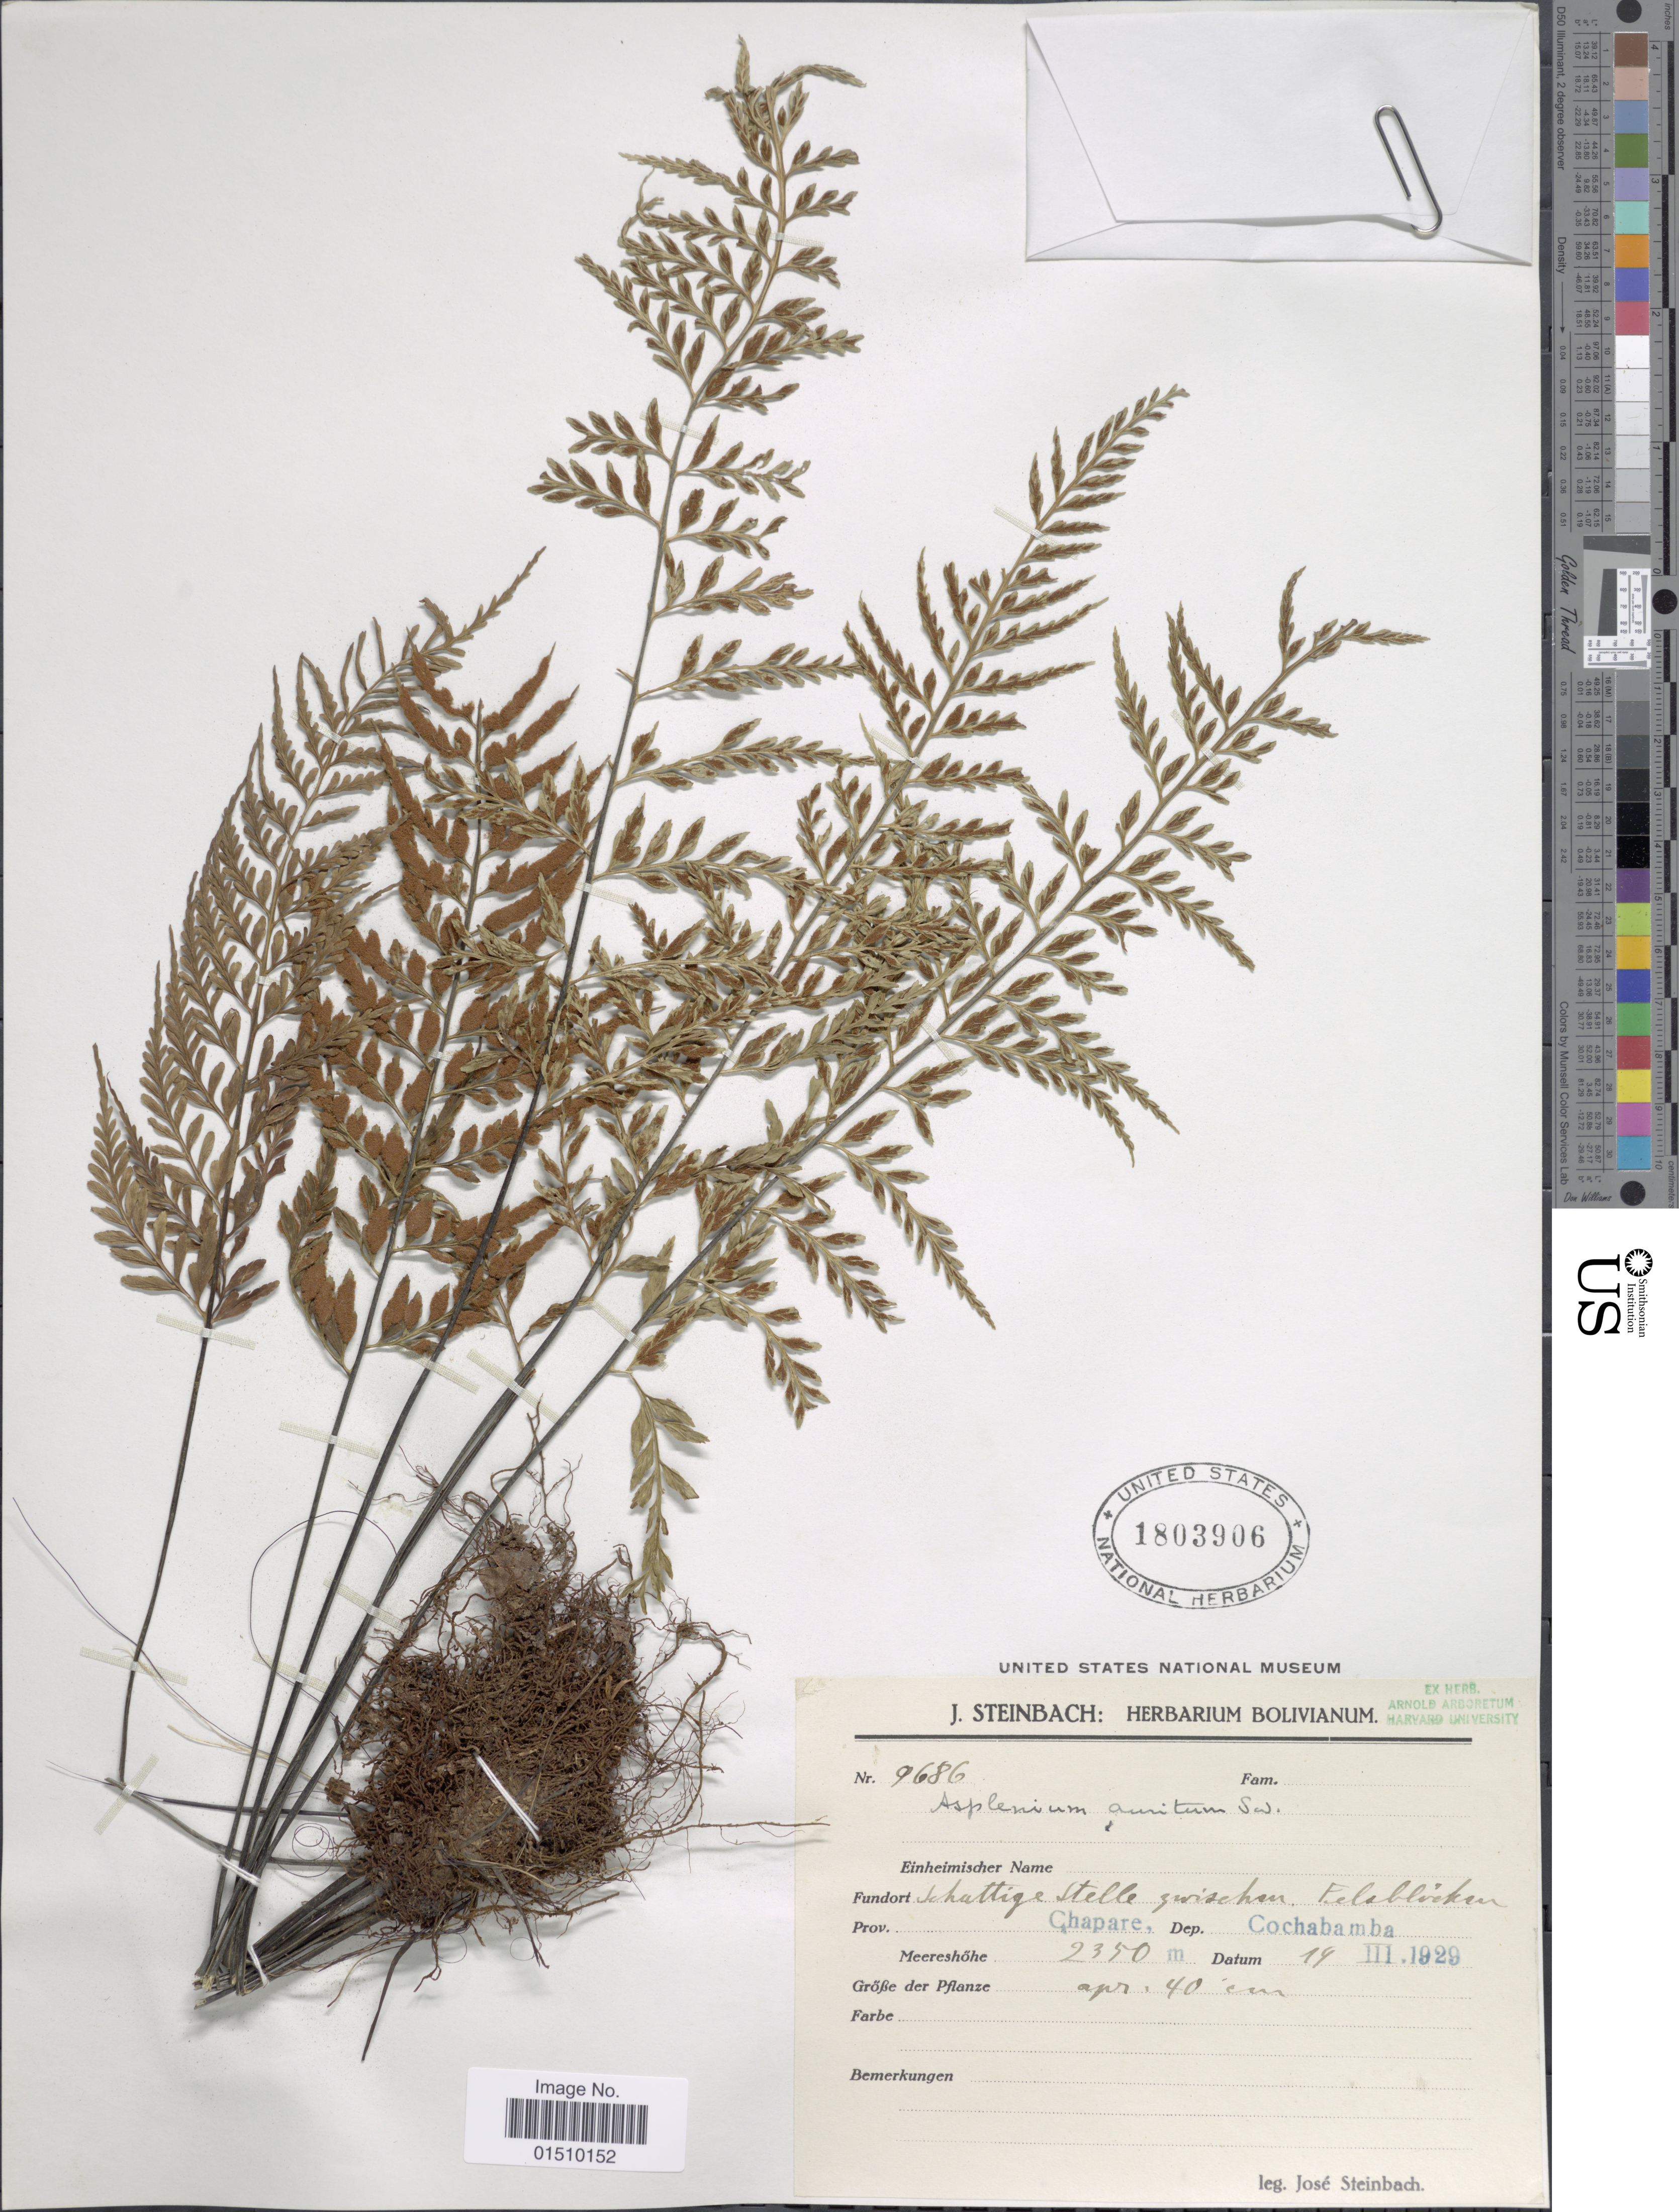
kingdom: Plantae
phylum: Tracheophyta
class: Polypodiopsida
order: Polypodiales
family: Aspleniaceae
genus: Asplenium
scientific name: Asplenium auritum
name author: Sw.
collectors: J. Steinbach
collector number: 9686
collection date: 1929-03-19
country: Bolivia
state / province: Cochabamba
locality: Bolivia, Prov. Chapare, dep. Cochabamba.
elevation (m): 2350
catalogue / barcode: US 1803906